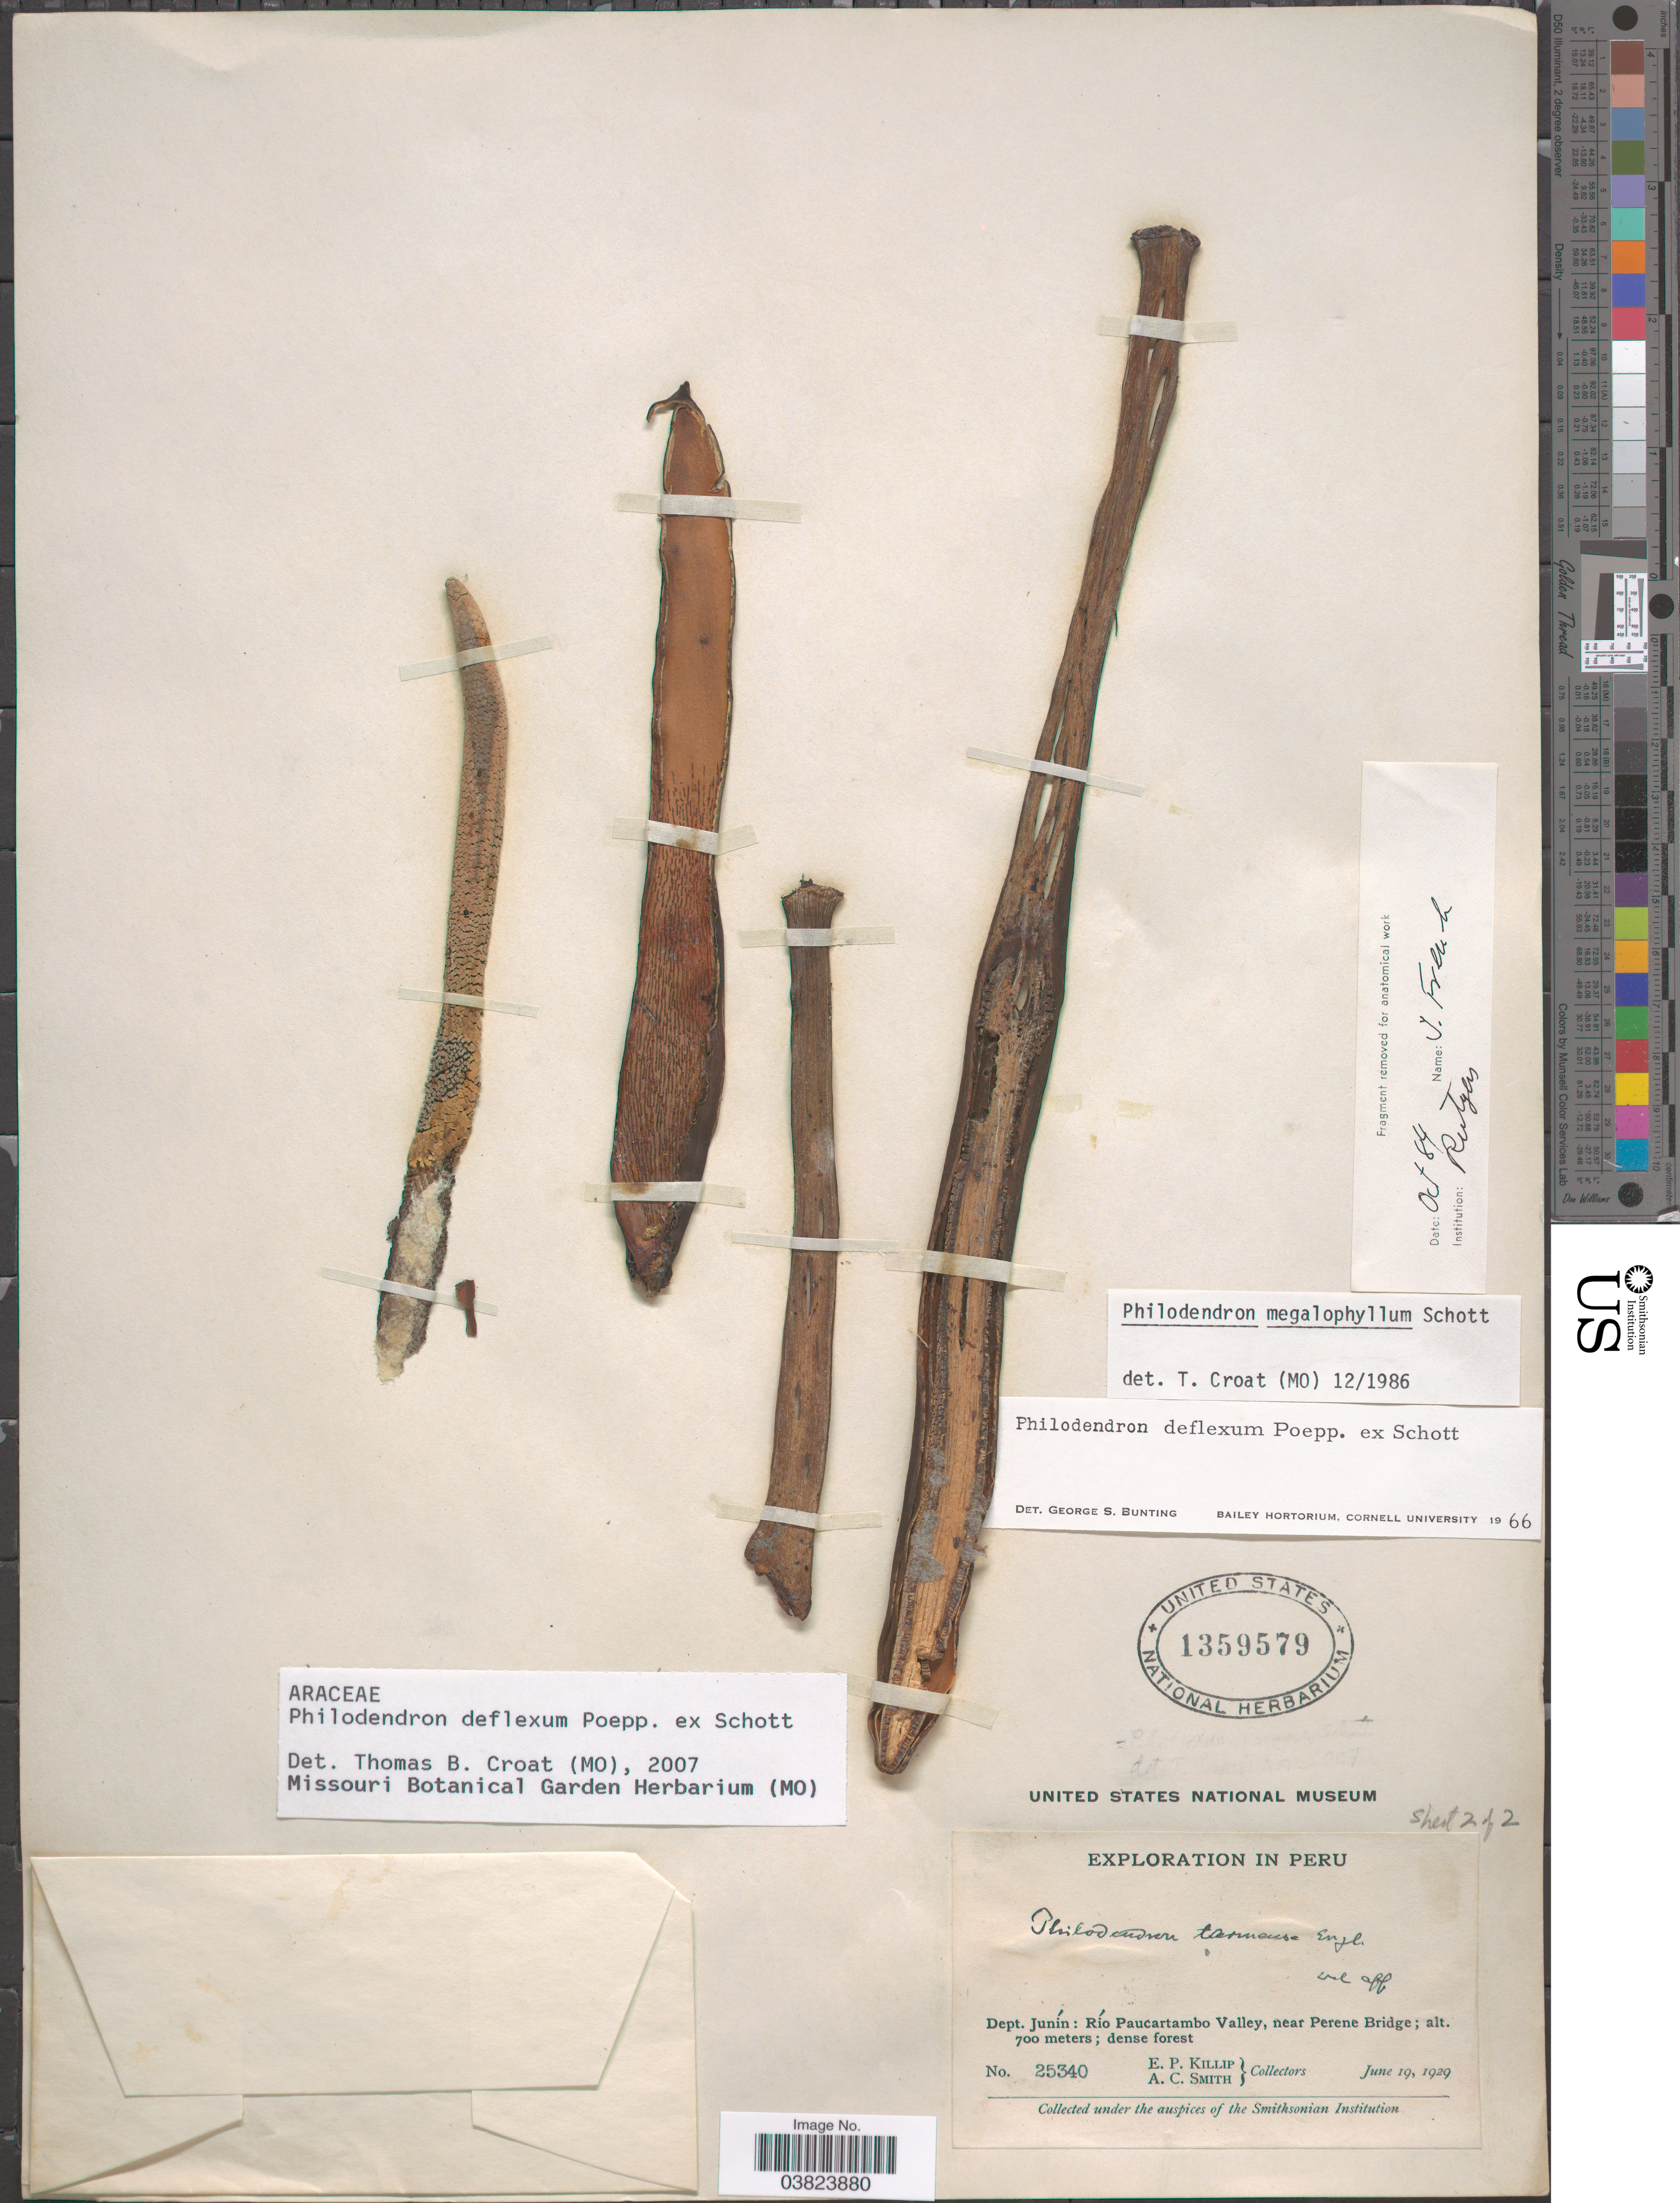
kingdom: Plantae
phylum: Tracheophyta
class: Liliopsida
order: Alismatales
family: Araceae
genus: Philodendron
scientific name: Philodendron deflexum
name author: Poepp. ex Schott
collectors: E. P. Killip & A. C. Smith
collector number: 25340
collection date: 1929-06-19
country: Peru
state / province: Junín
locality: Dept. Junín: Río Paucartambo Valley, near Perene Bridge.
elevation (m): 700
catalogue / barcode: US 1359579